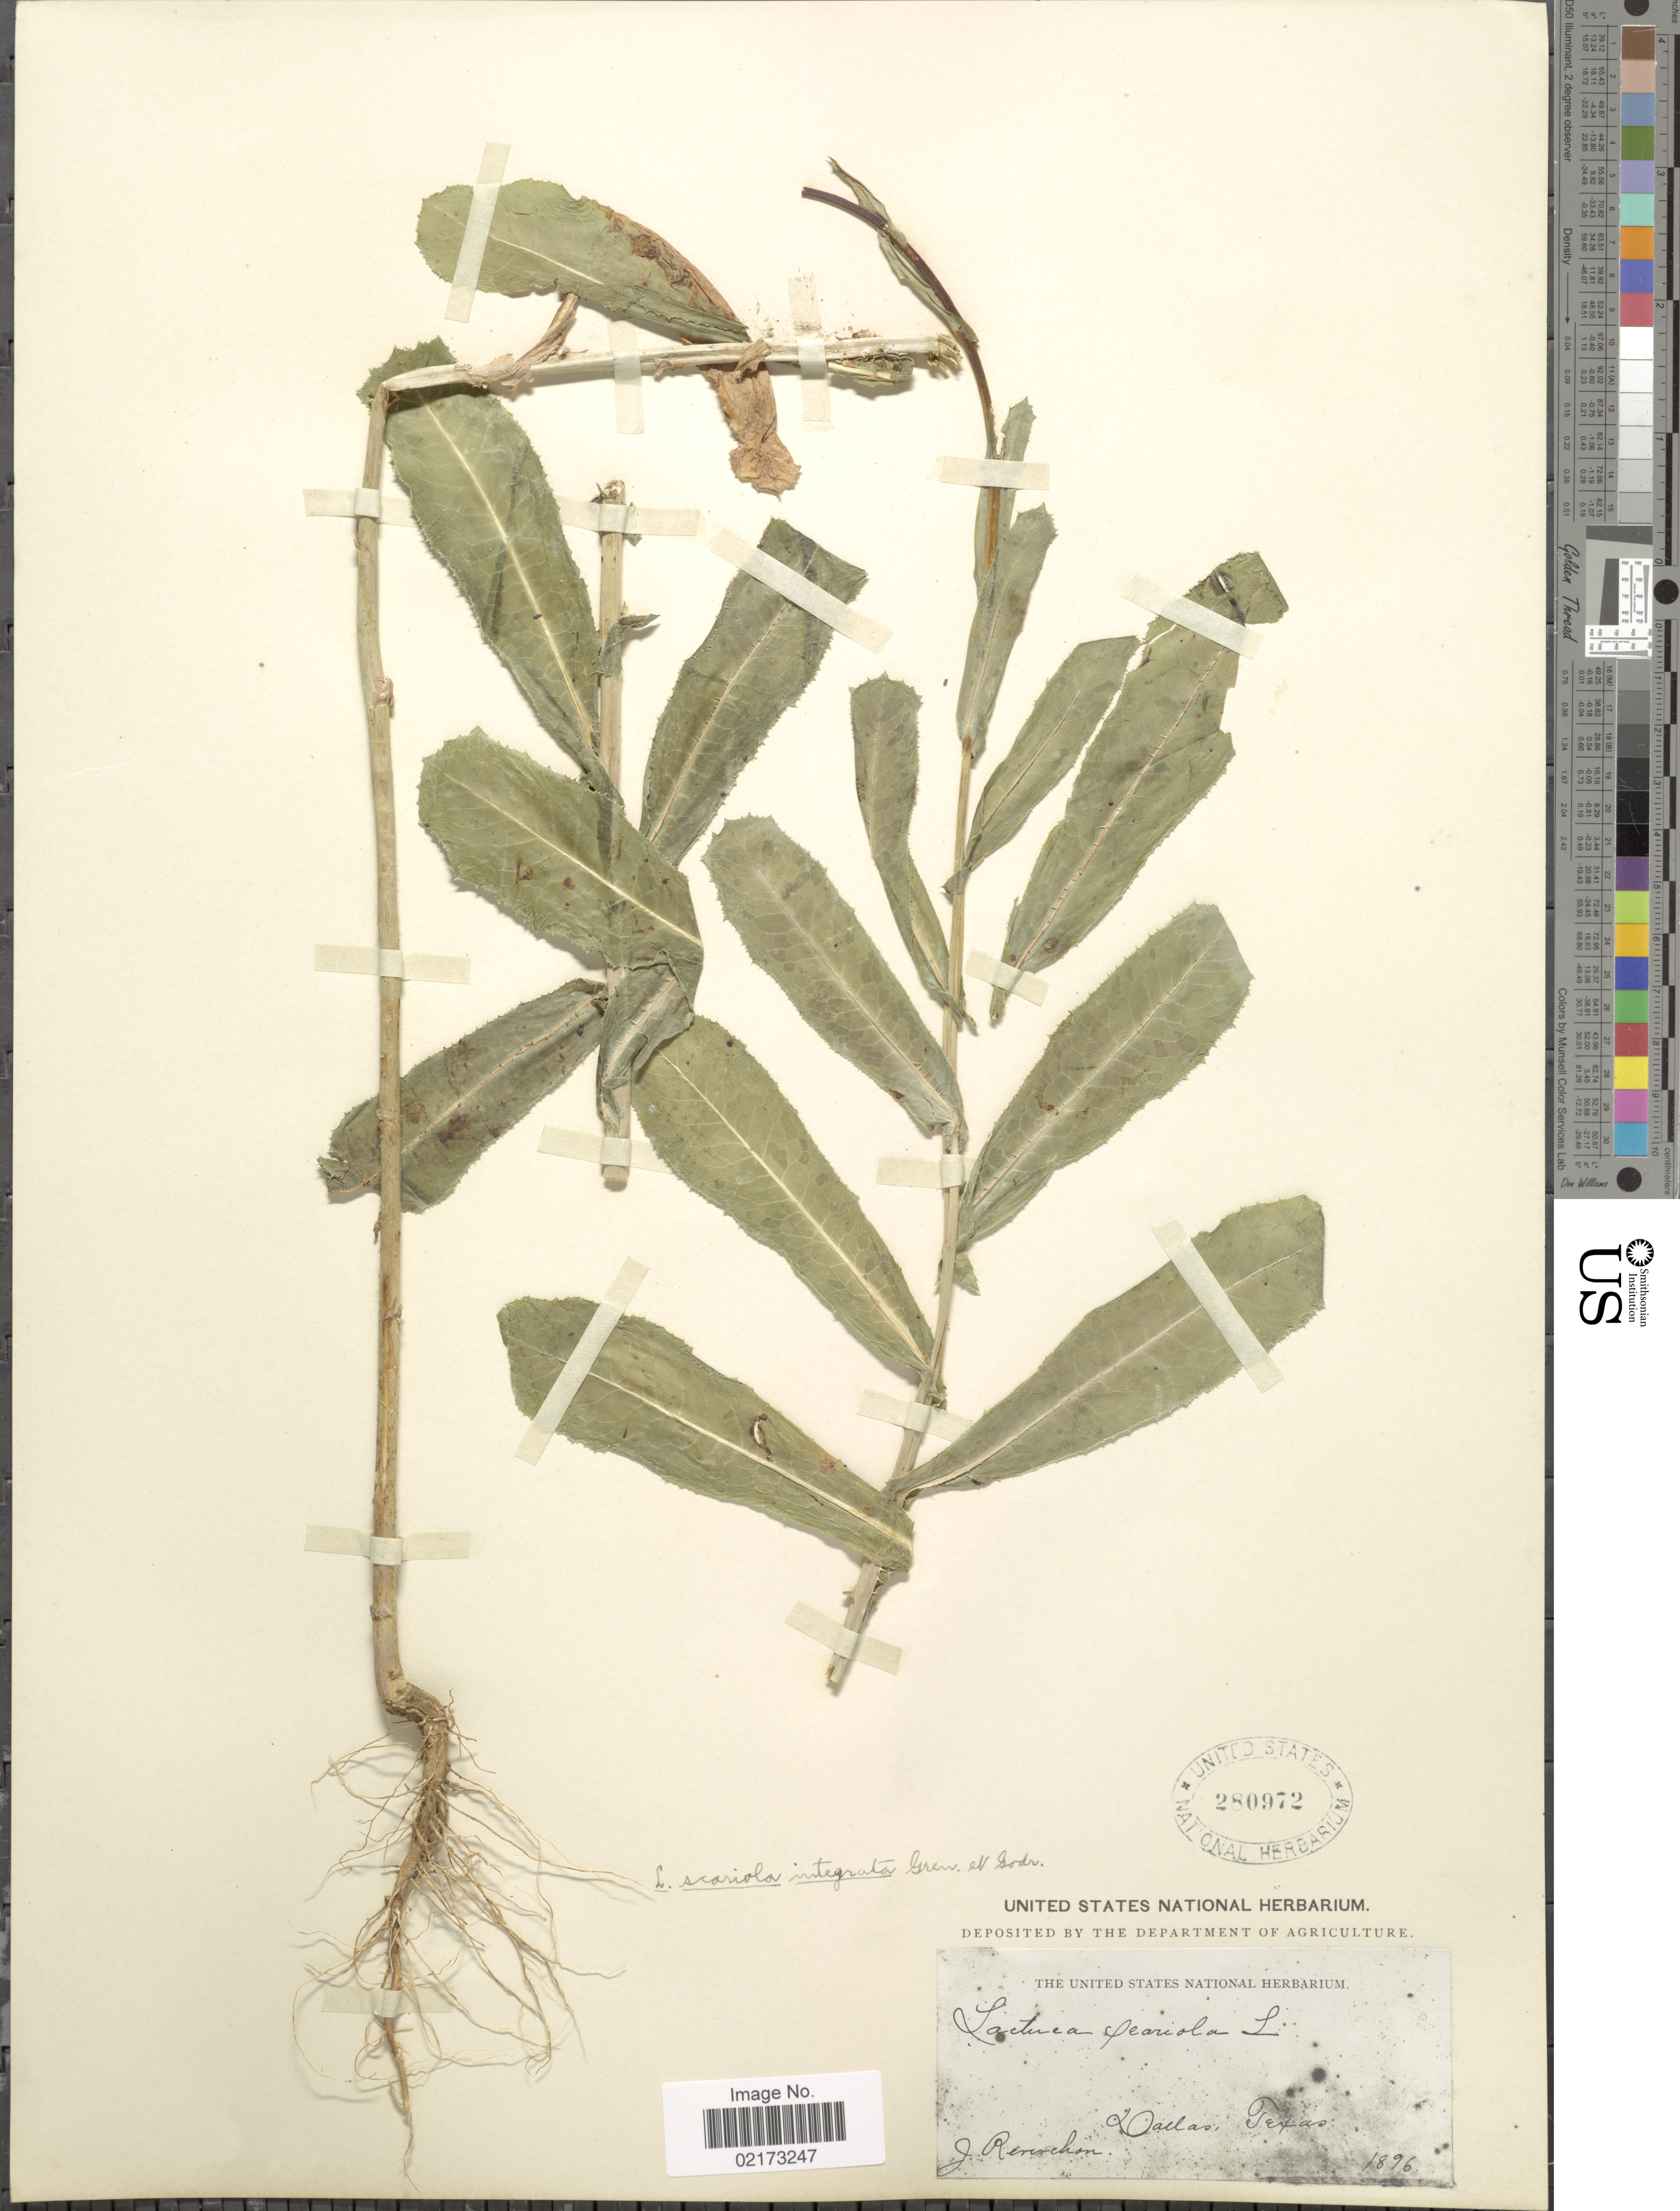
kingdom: Plantae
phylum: Tracheophyta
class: Magnoliopsida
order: Asterales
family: Asteraceae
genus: Lactuca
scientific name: Lactuca serriola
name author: L.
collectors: J. Reverchon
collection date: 1896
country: United States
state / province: Texas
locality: Dallas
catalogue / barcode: US 280972